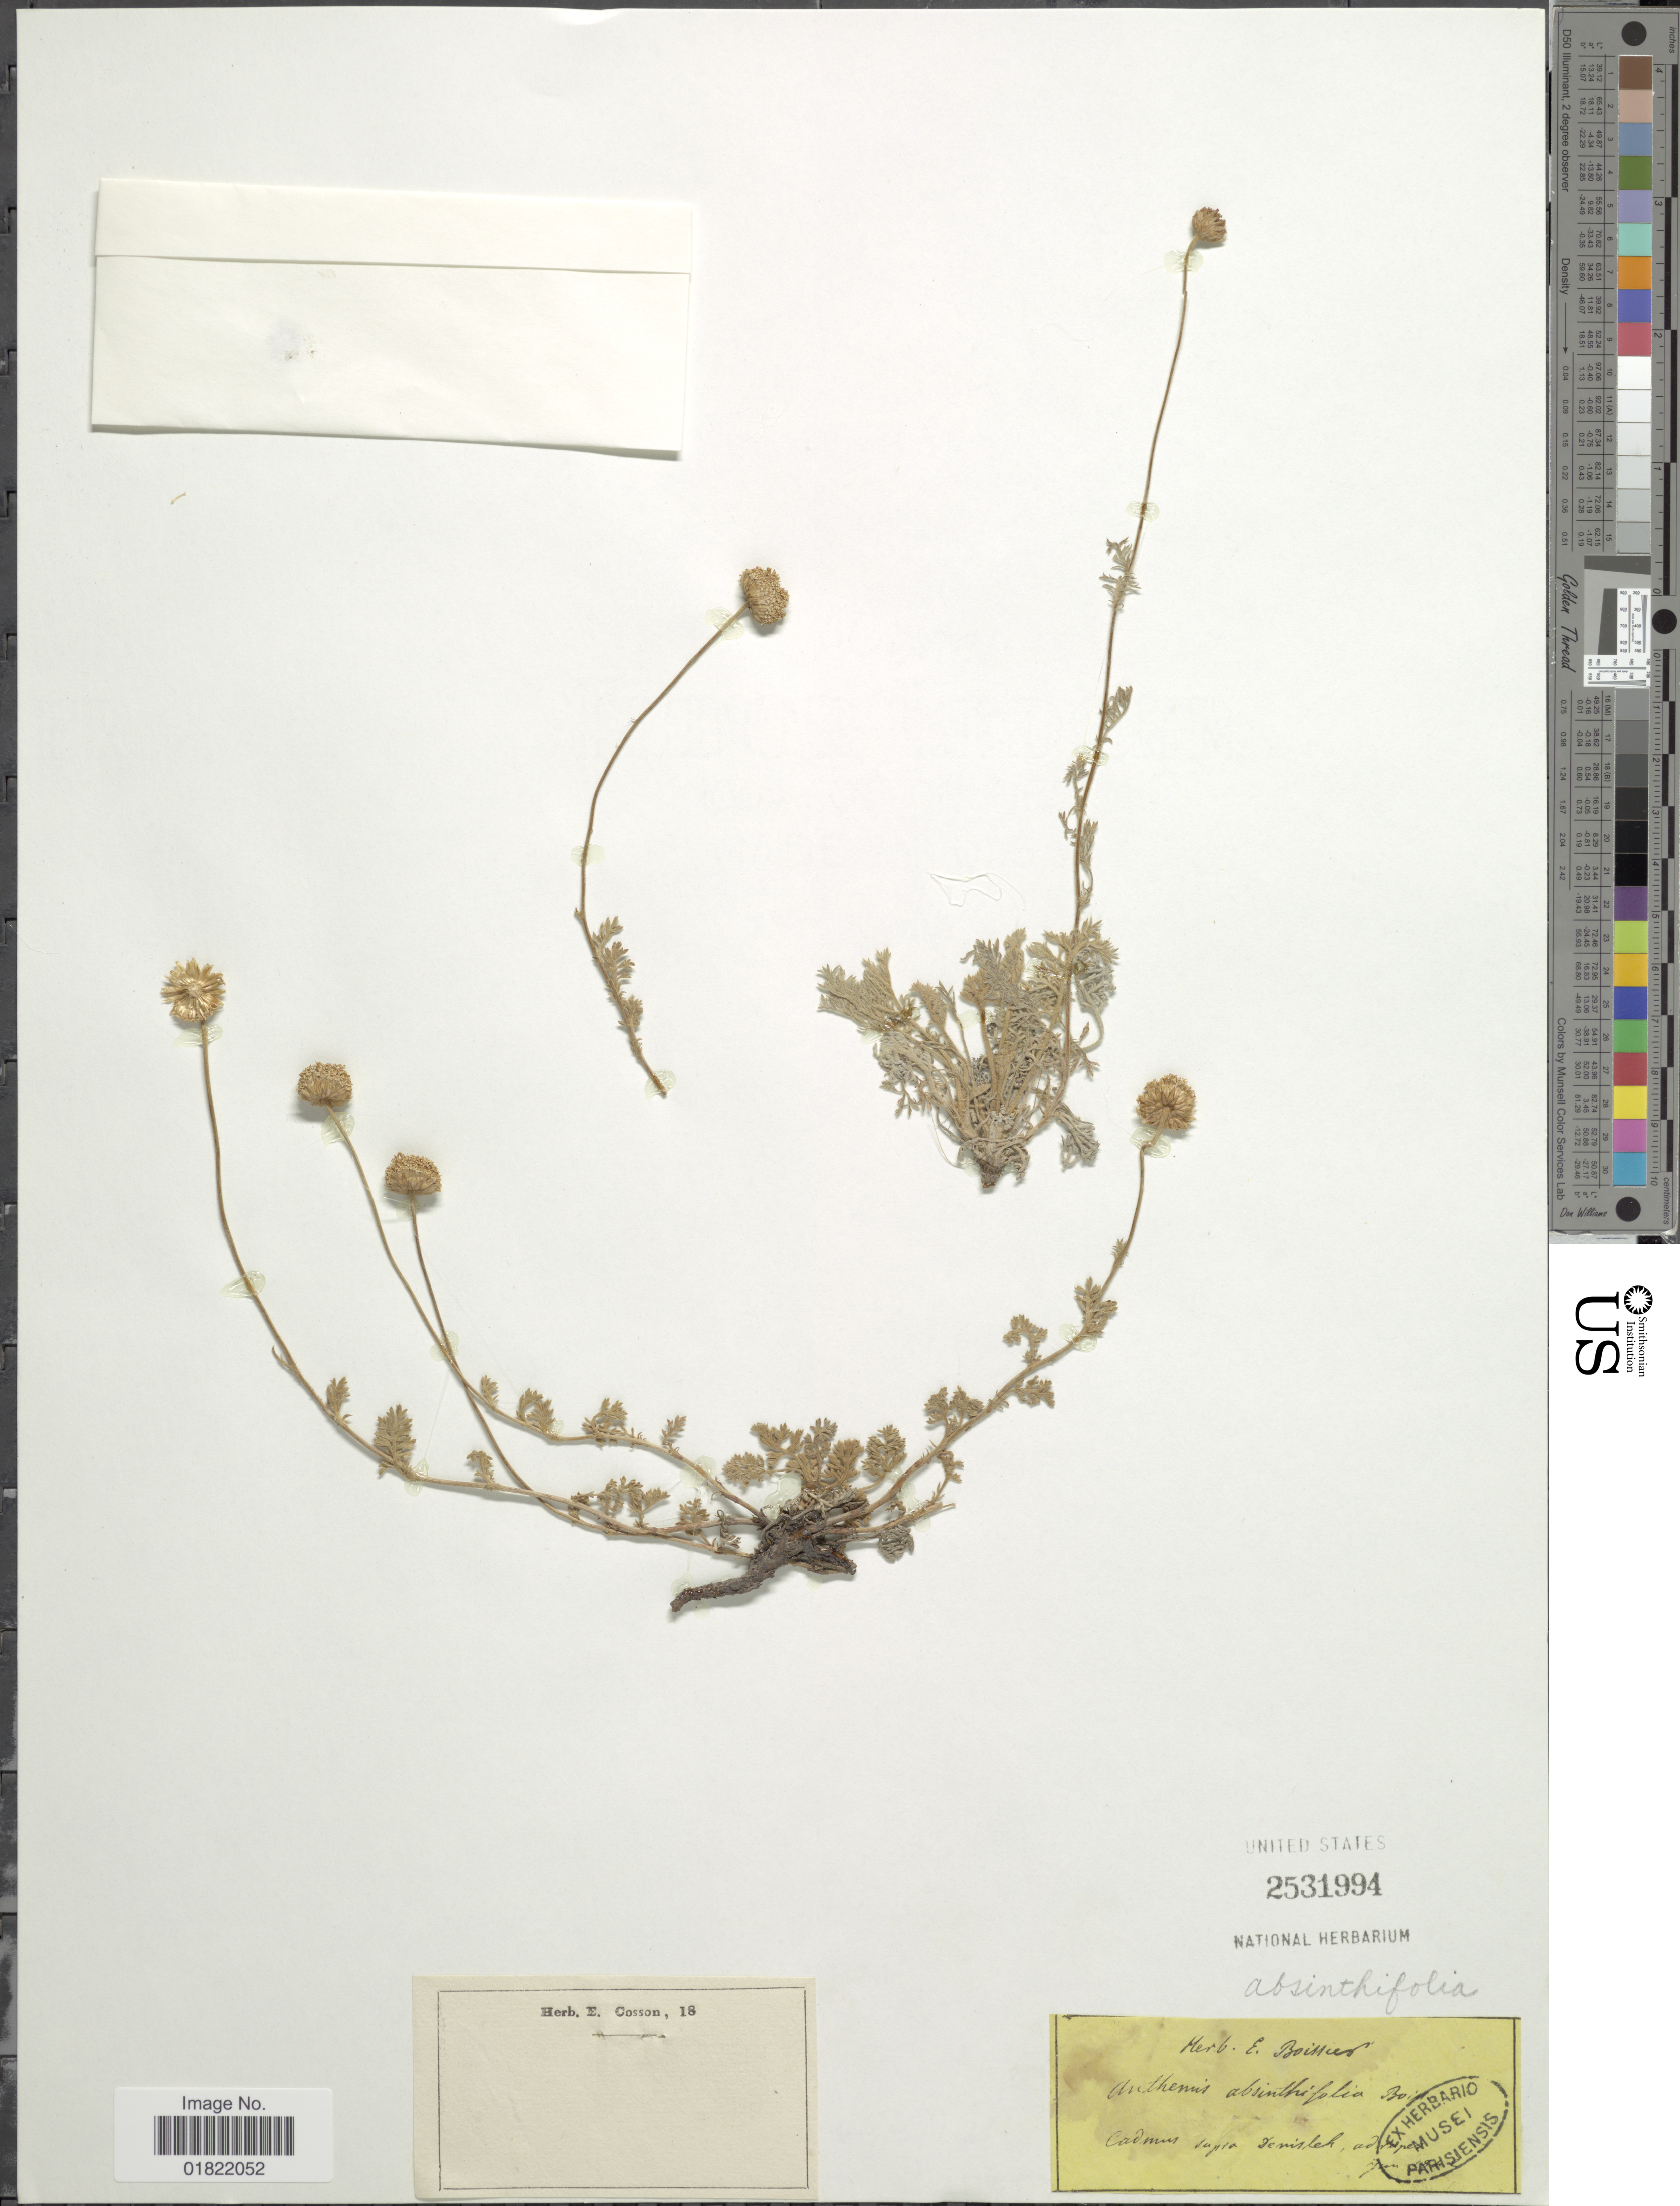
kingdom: Plantae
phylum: Tracheophyta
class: Magnoliopsida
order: Asterales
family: Asteraceae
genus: Anthemis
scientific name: Anthemis absinthifolia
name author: (Boiss.) Boiss. & Spruner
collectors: Herb. Boissier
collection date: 1842-06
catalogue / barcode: US 2531994